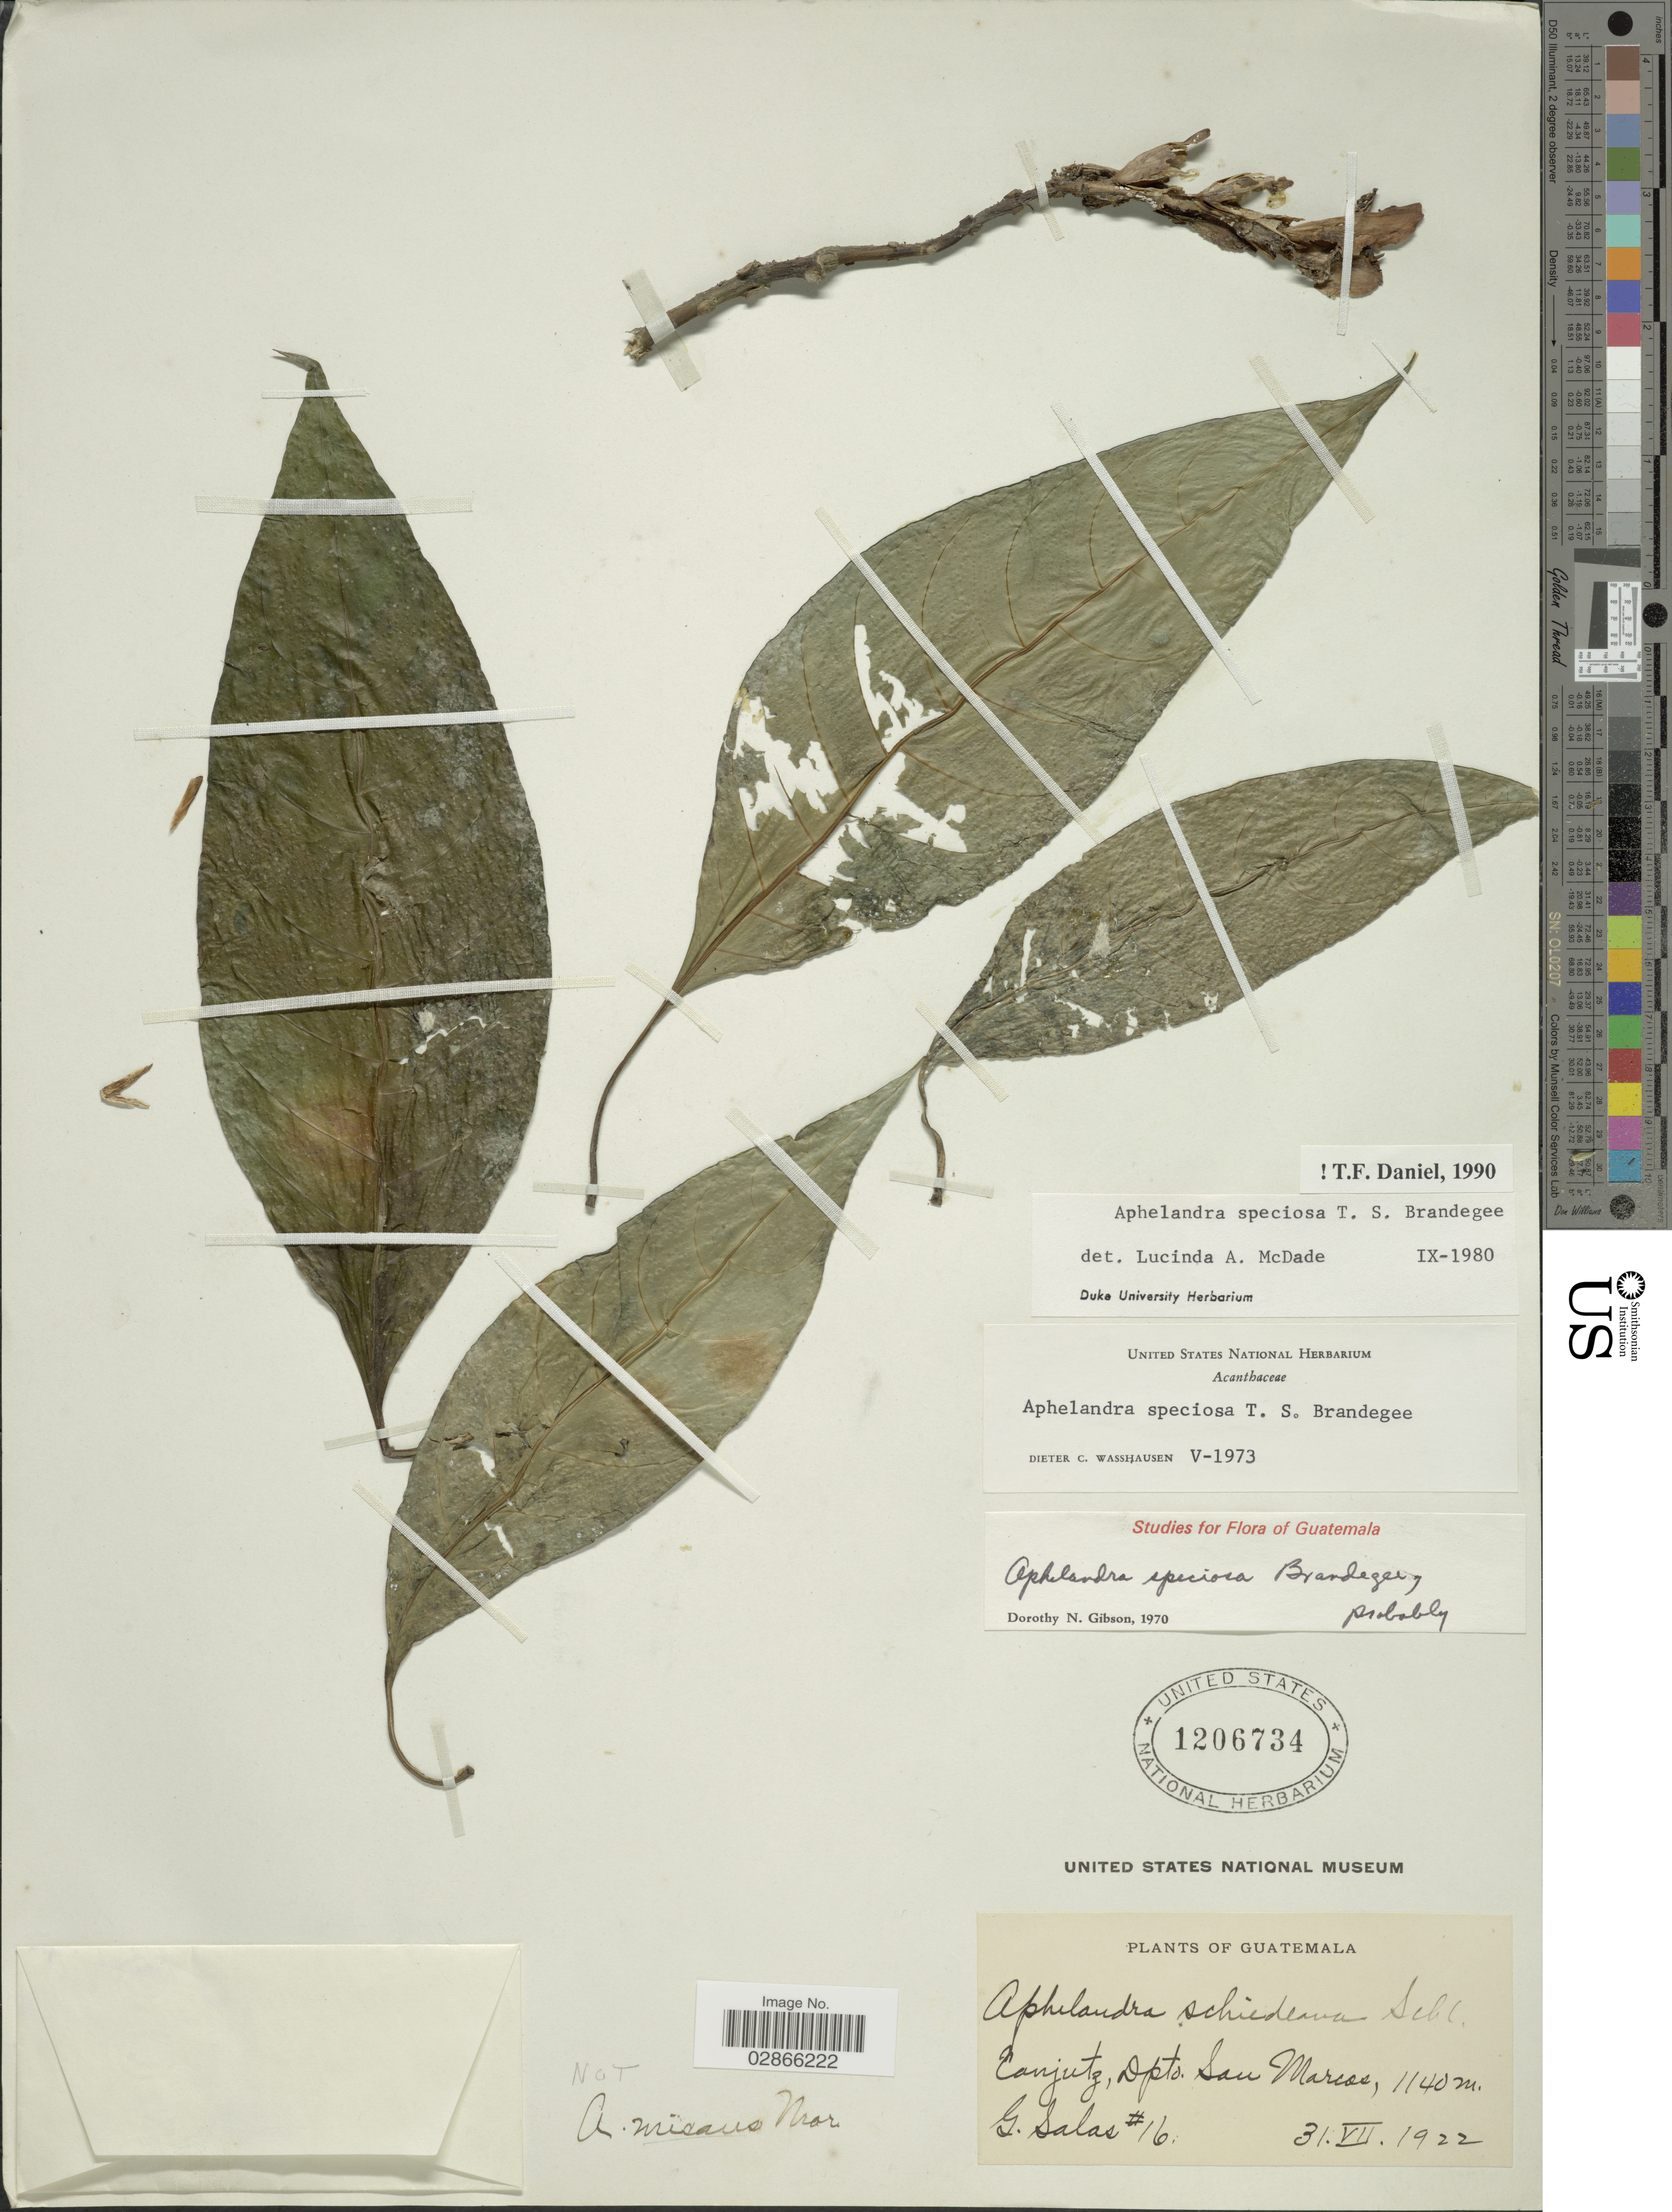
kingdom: Plantae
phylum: Tracheophyta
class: Magnoliopsida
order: Lamiales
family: Acanthaceae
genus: Aphelandra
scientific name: Aphelandra speciosa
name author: Brandegee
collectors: G. Salas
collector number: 16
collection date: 1922-07-31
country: Guatemala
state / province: San Marcos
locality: Canjutz. Dpto. San Marcos.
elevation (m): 1140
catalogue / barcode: US 1206734